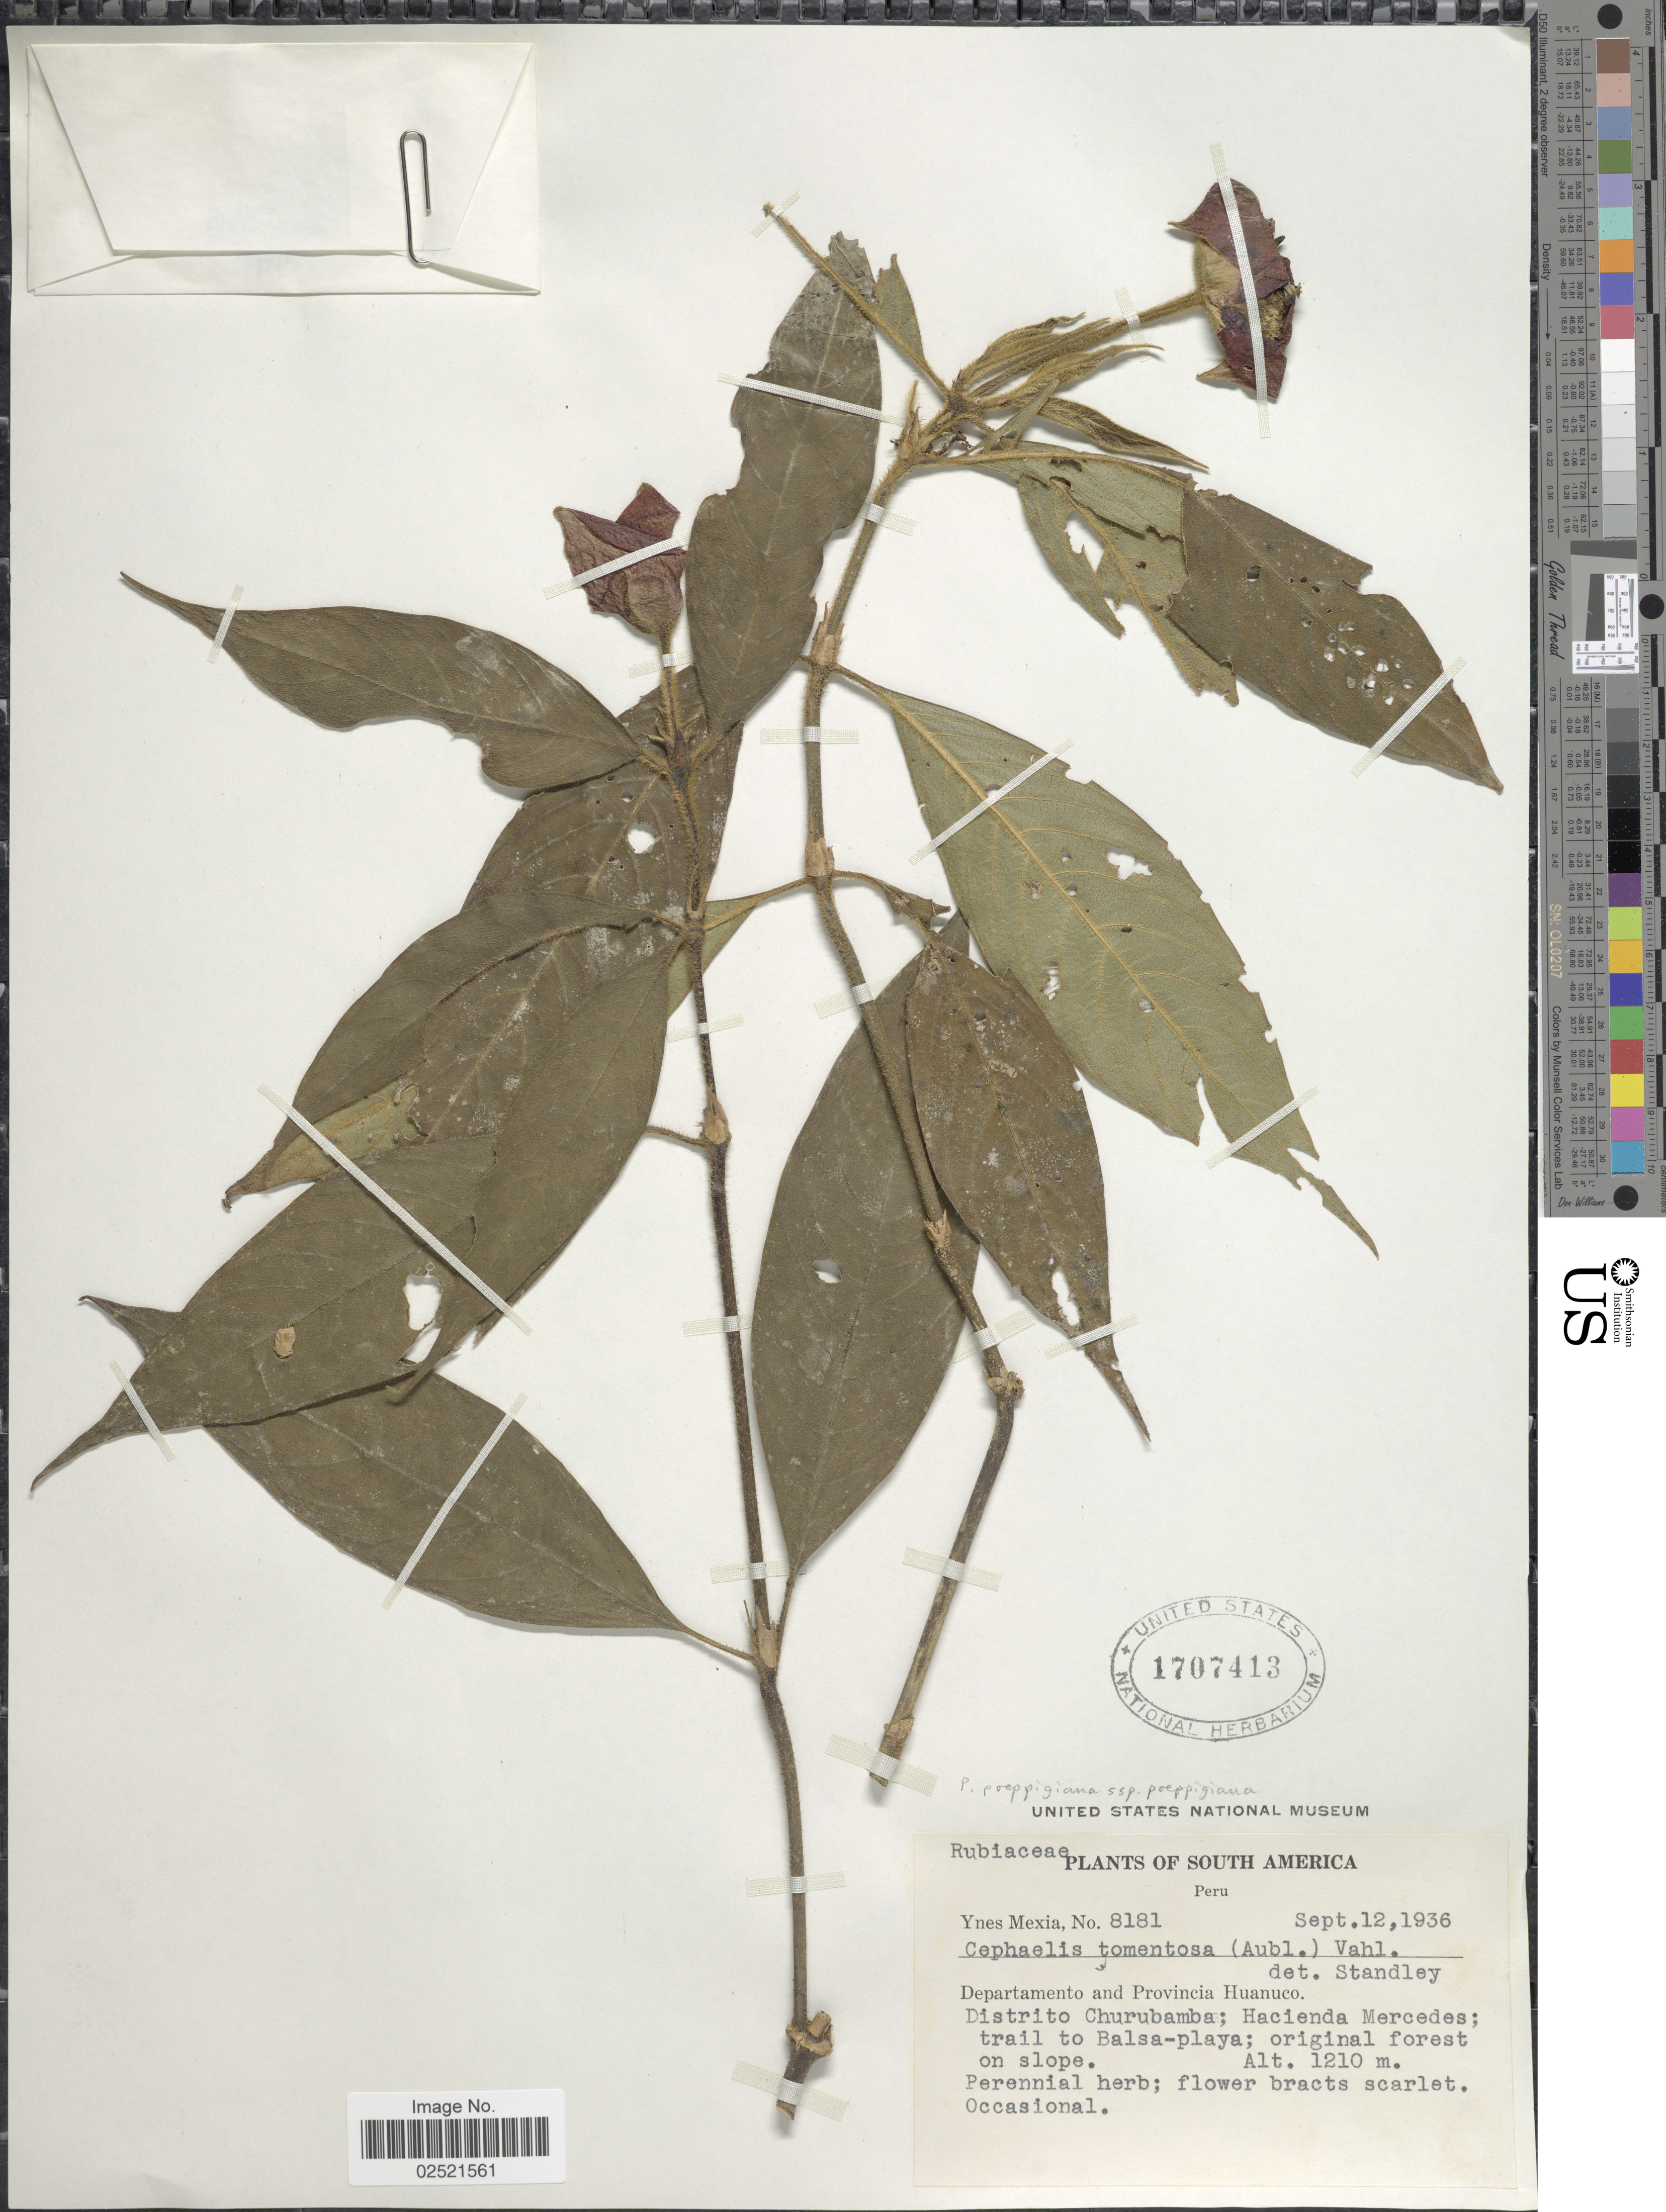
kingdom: Plantae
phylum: Tracheophyta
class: Magnoliopsida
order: Gentianales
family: Rubiaceae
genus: Psychotria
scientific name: Psychotria poeppigiana subsp. poeppigiana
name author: Müll. Arg.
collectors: Y. Mexia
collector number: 8181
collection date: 1936-09-12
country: Peru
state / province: Huánuco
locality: Departamento and Provincia Huanuco, Distrito Churubamba; Hacienda Mercedes; trail to Balsa-playa, on slope.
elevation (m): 1210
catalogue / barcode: US 1707413